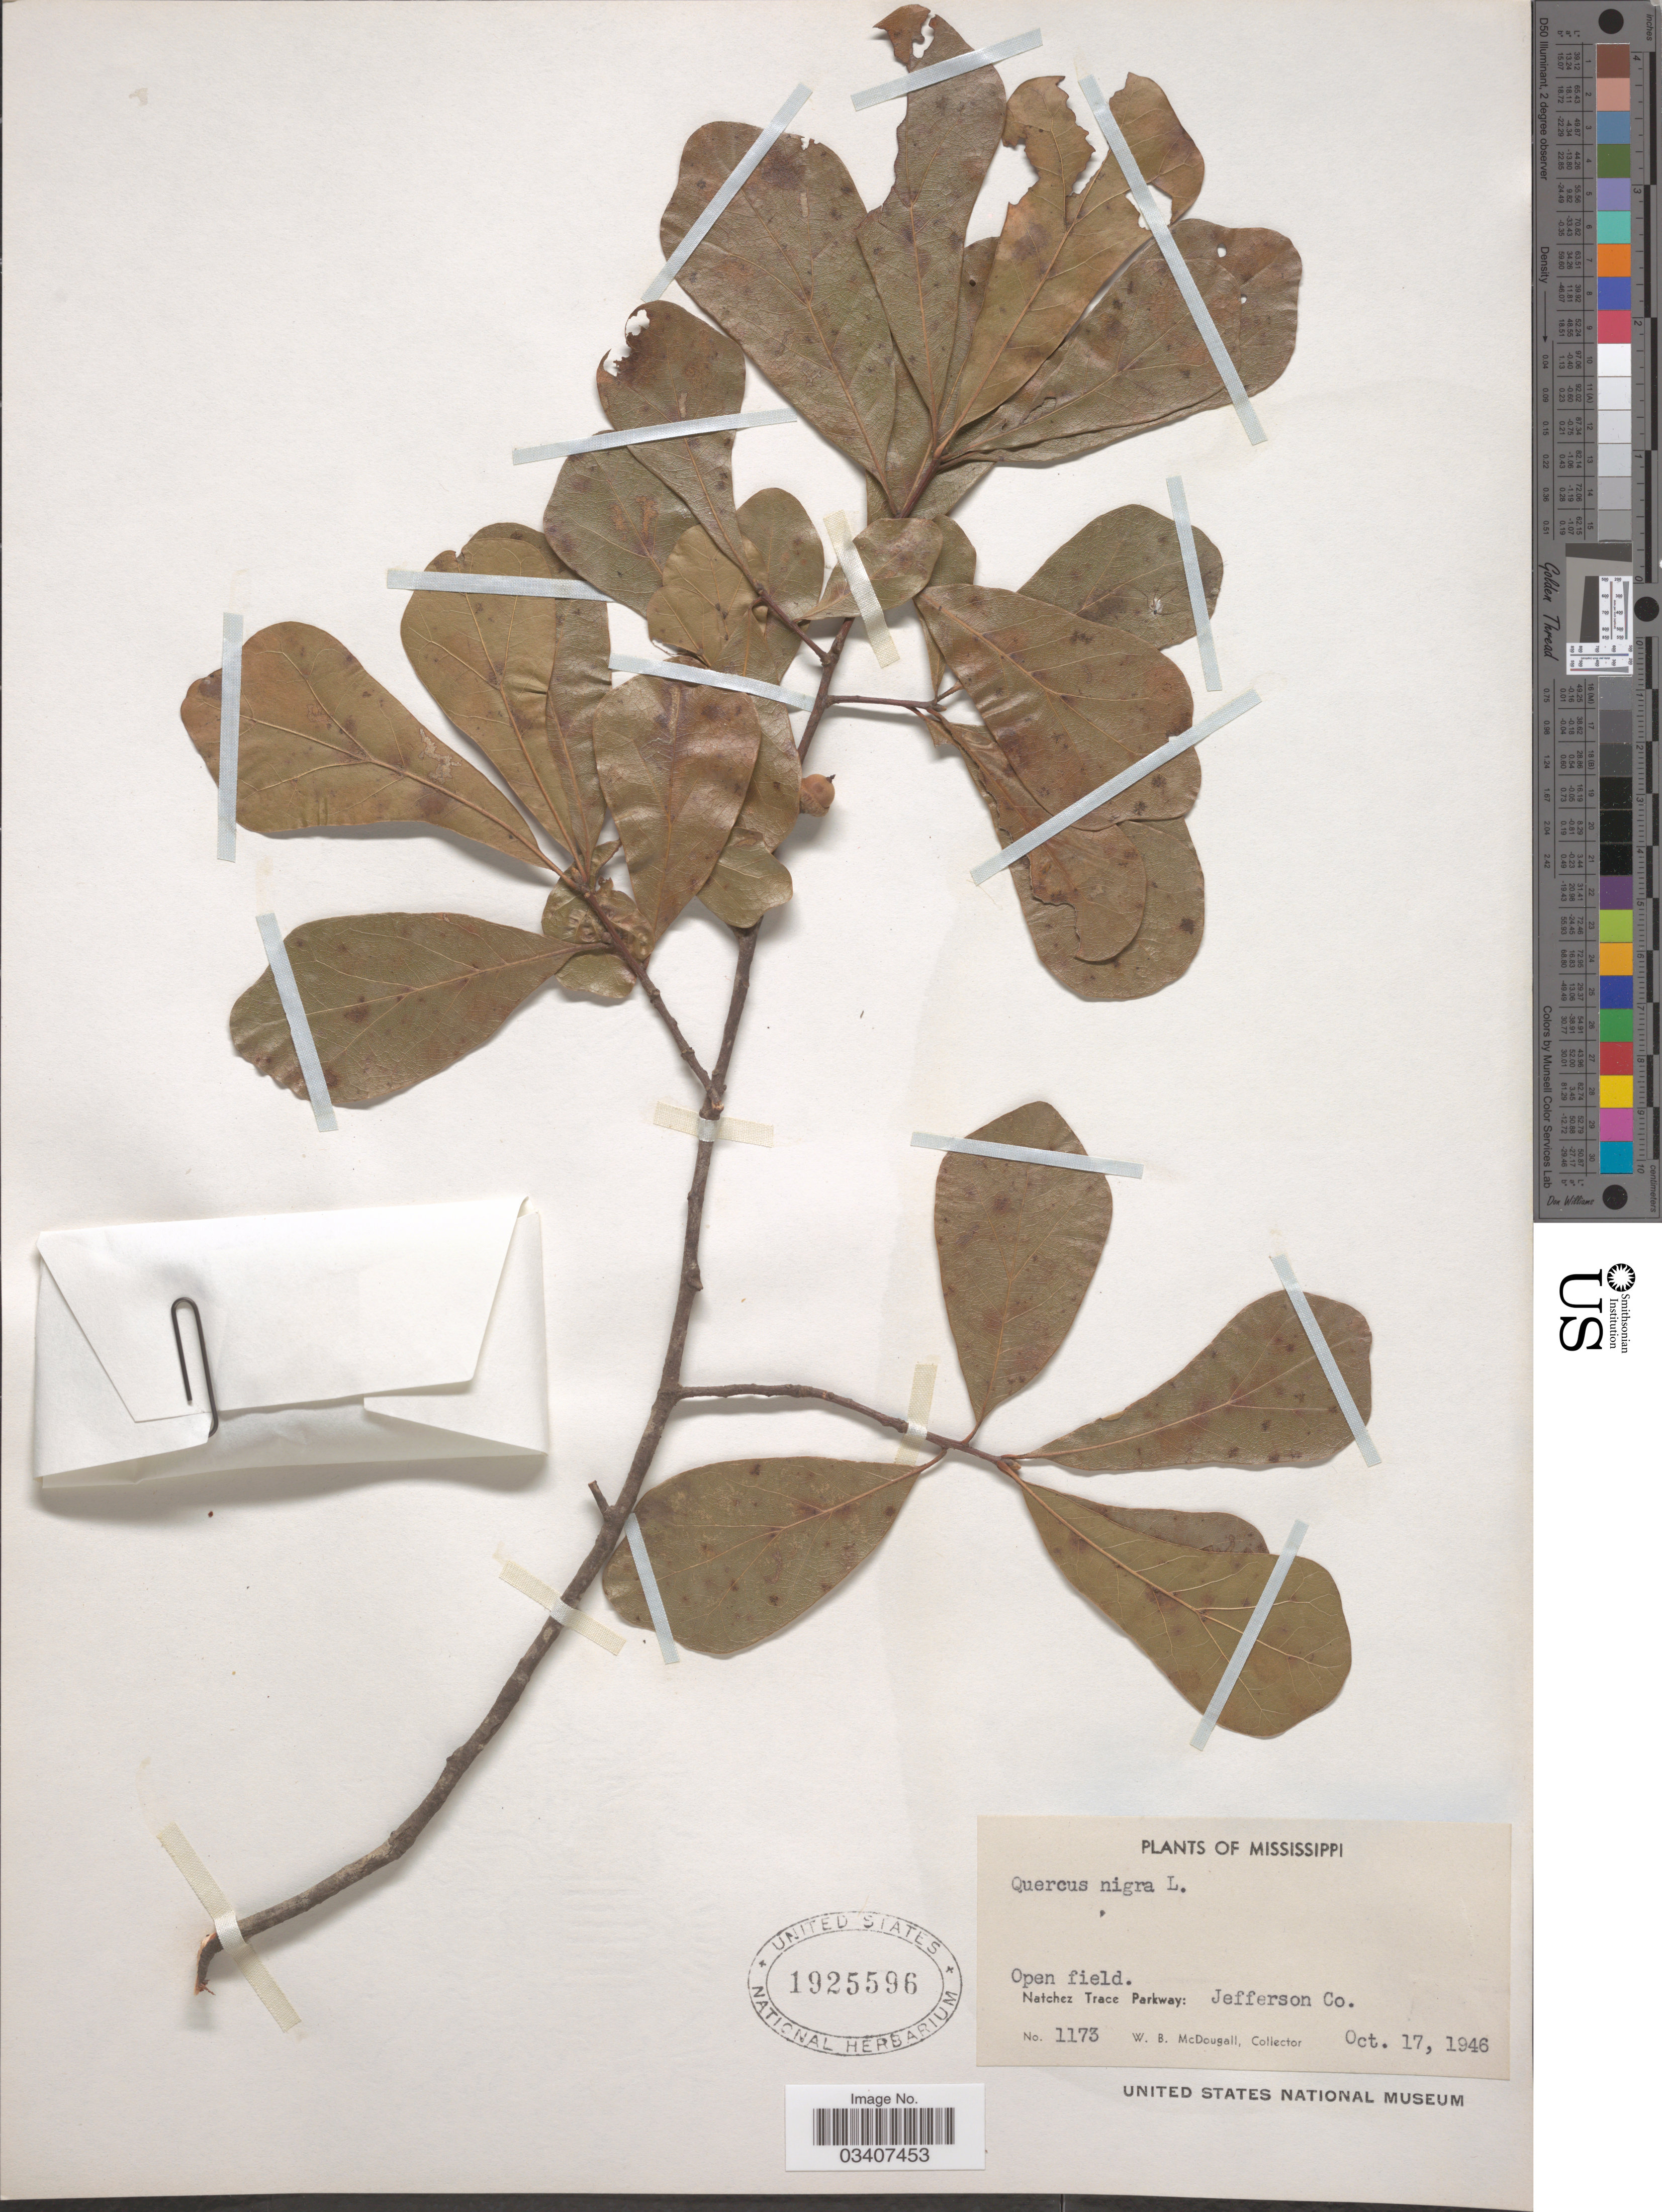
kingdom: Plantae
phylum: Tracheophyta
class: Magnoliopsida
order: Fagales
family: Fagaceae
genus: Quercus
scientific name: Quercus nigra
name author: L.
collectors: W. B. McDougall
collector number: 1173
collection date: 1946-10-17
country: United States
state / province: Mississippi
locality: Open field. Natchez Trace Parkway: Jefferson Co.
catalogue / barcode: US 1925596